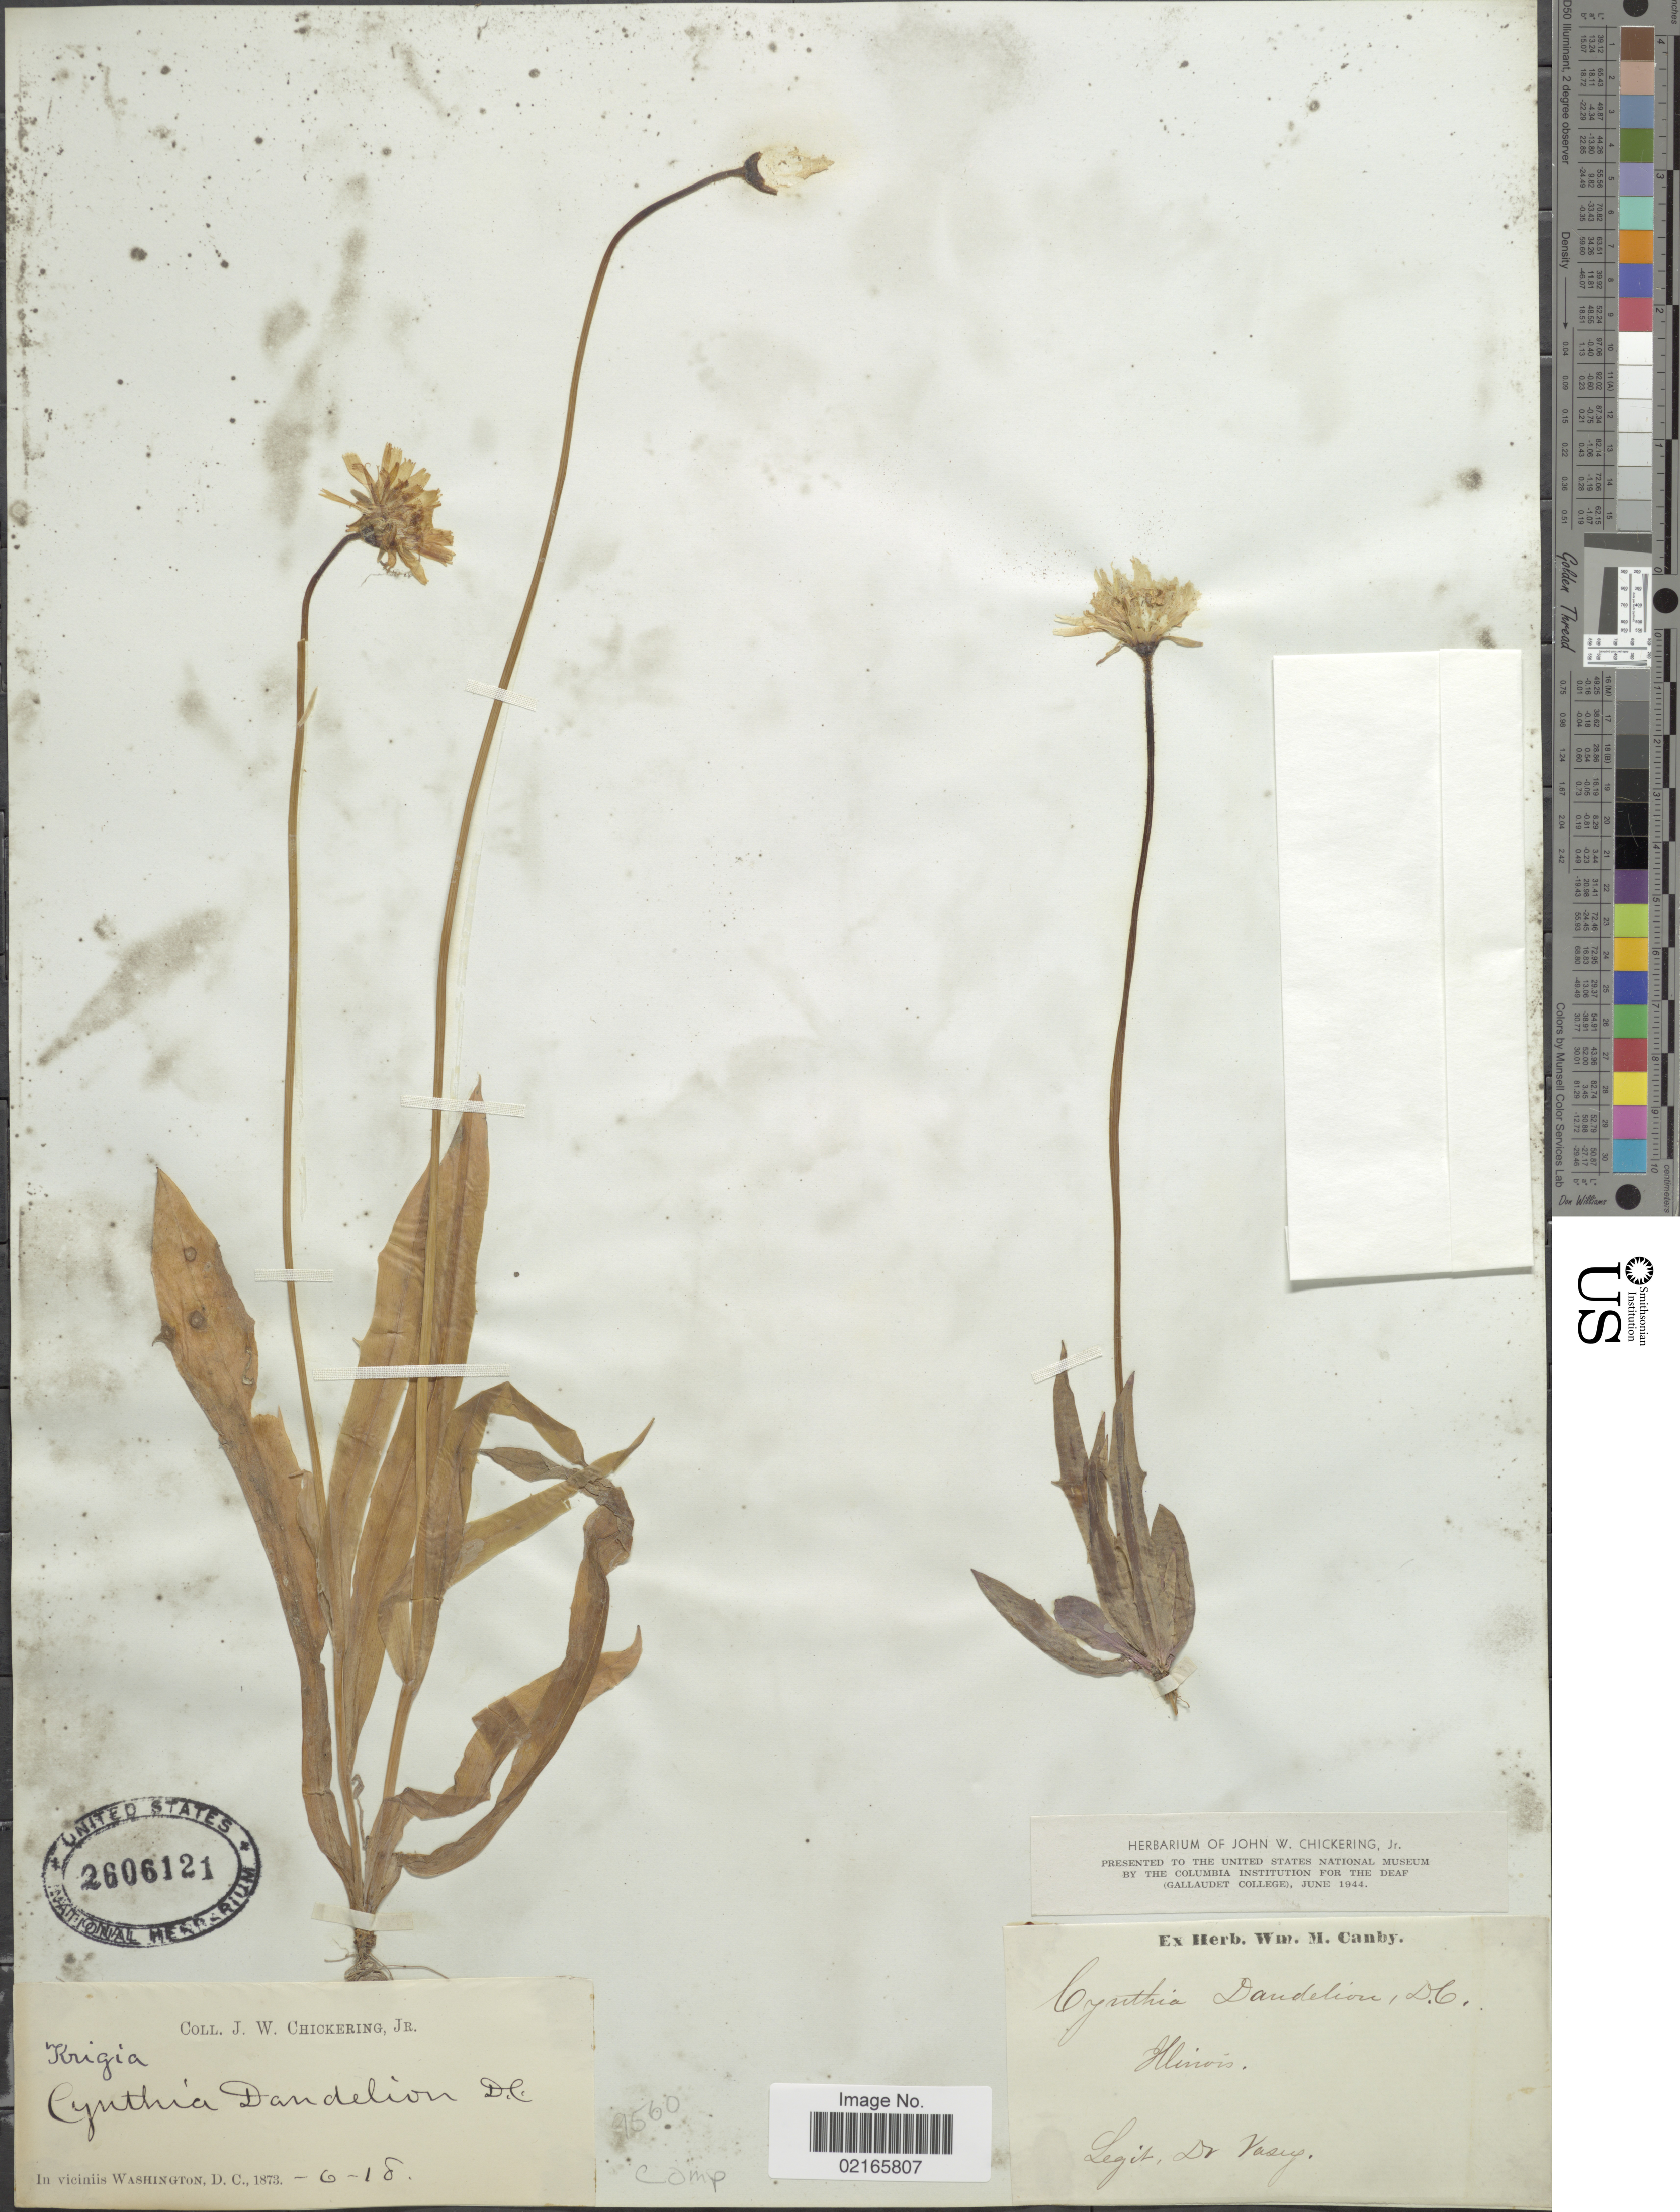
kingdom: Plantae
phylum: Tracheophyta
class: Magnoliopsida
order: Asterales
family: Asteraceae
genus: Krigia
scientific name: Krigia dandelion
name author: (L.) Nutt.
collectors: J. W. Chickering Jr.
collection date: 1873-06-18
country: United States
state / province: District of Columbia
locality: Washington, D.C.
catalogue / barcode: US 2606121-2